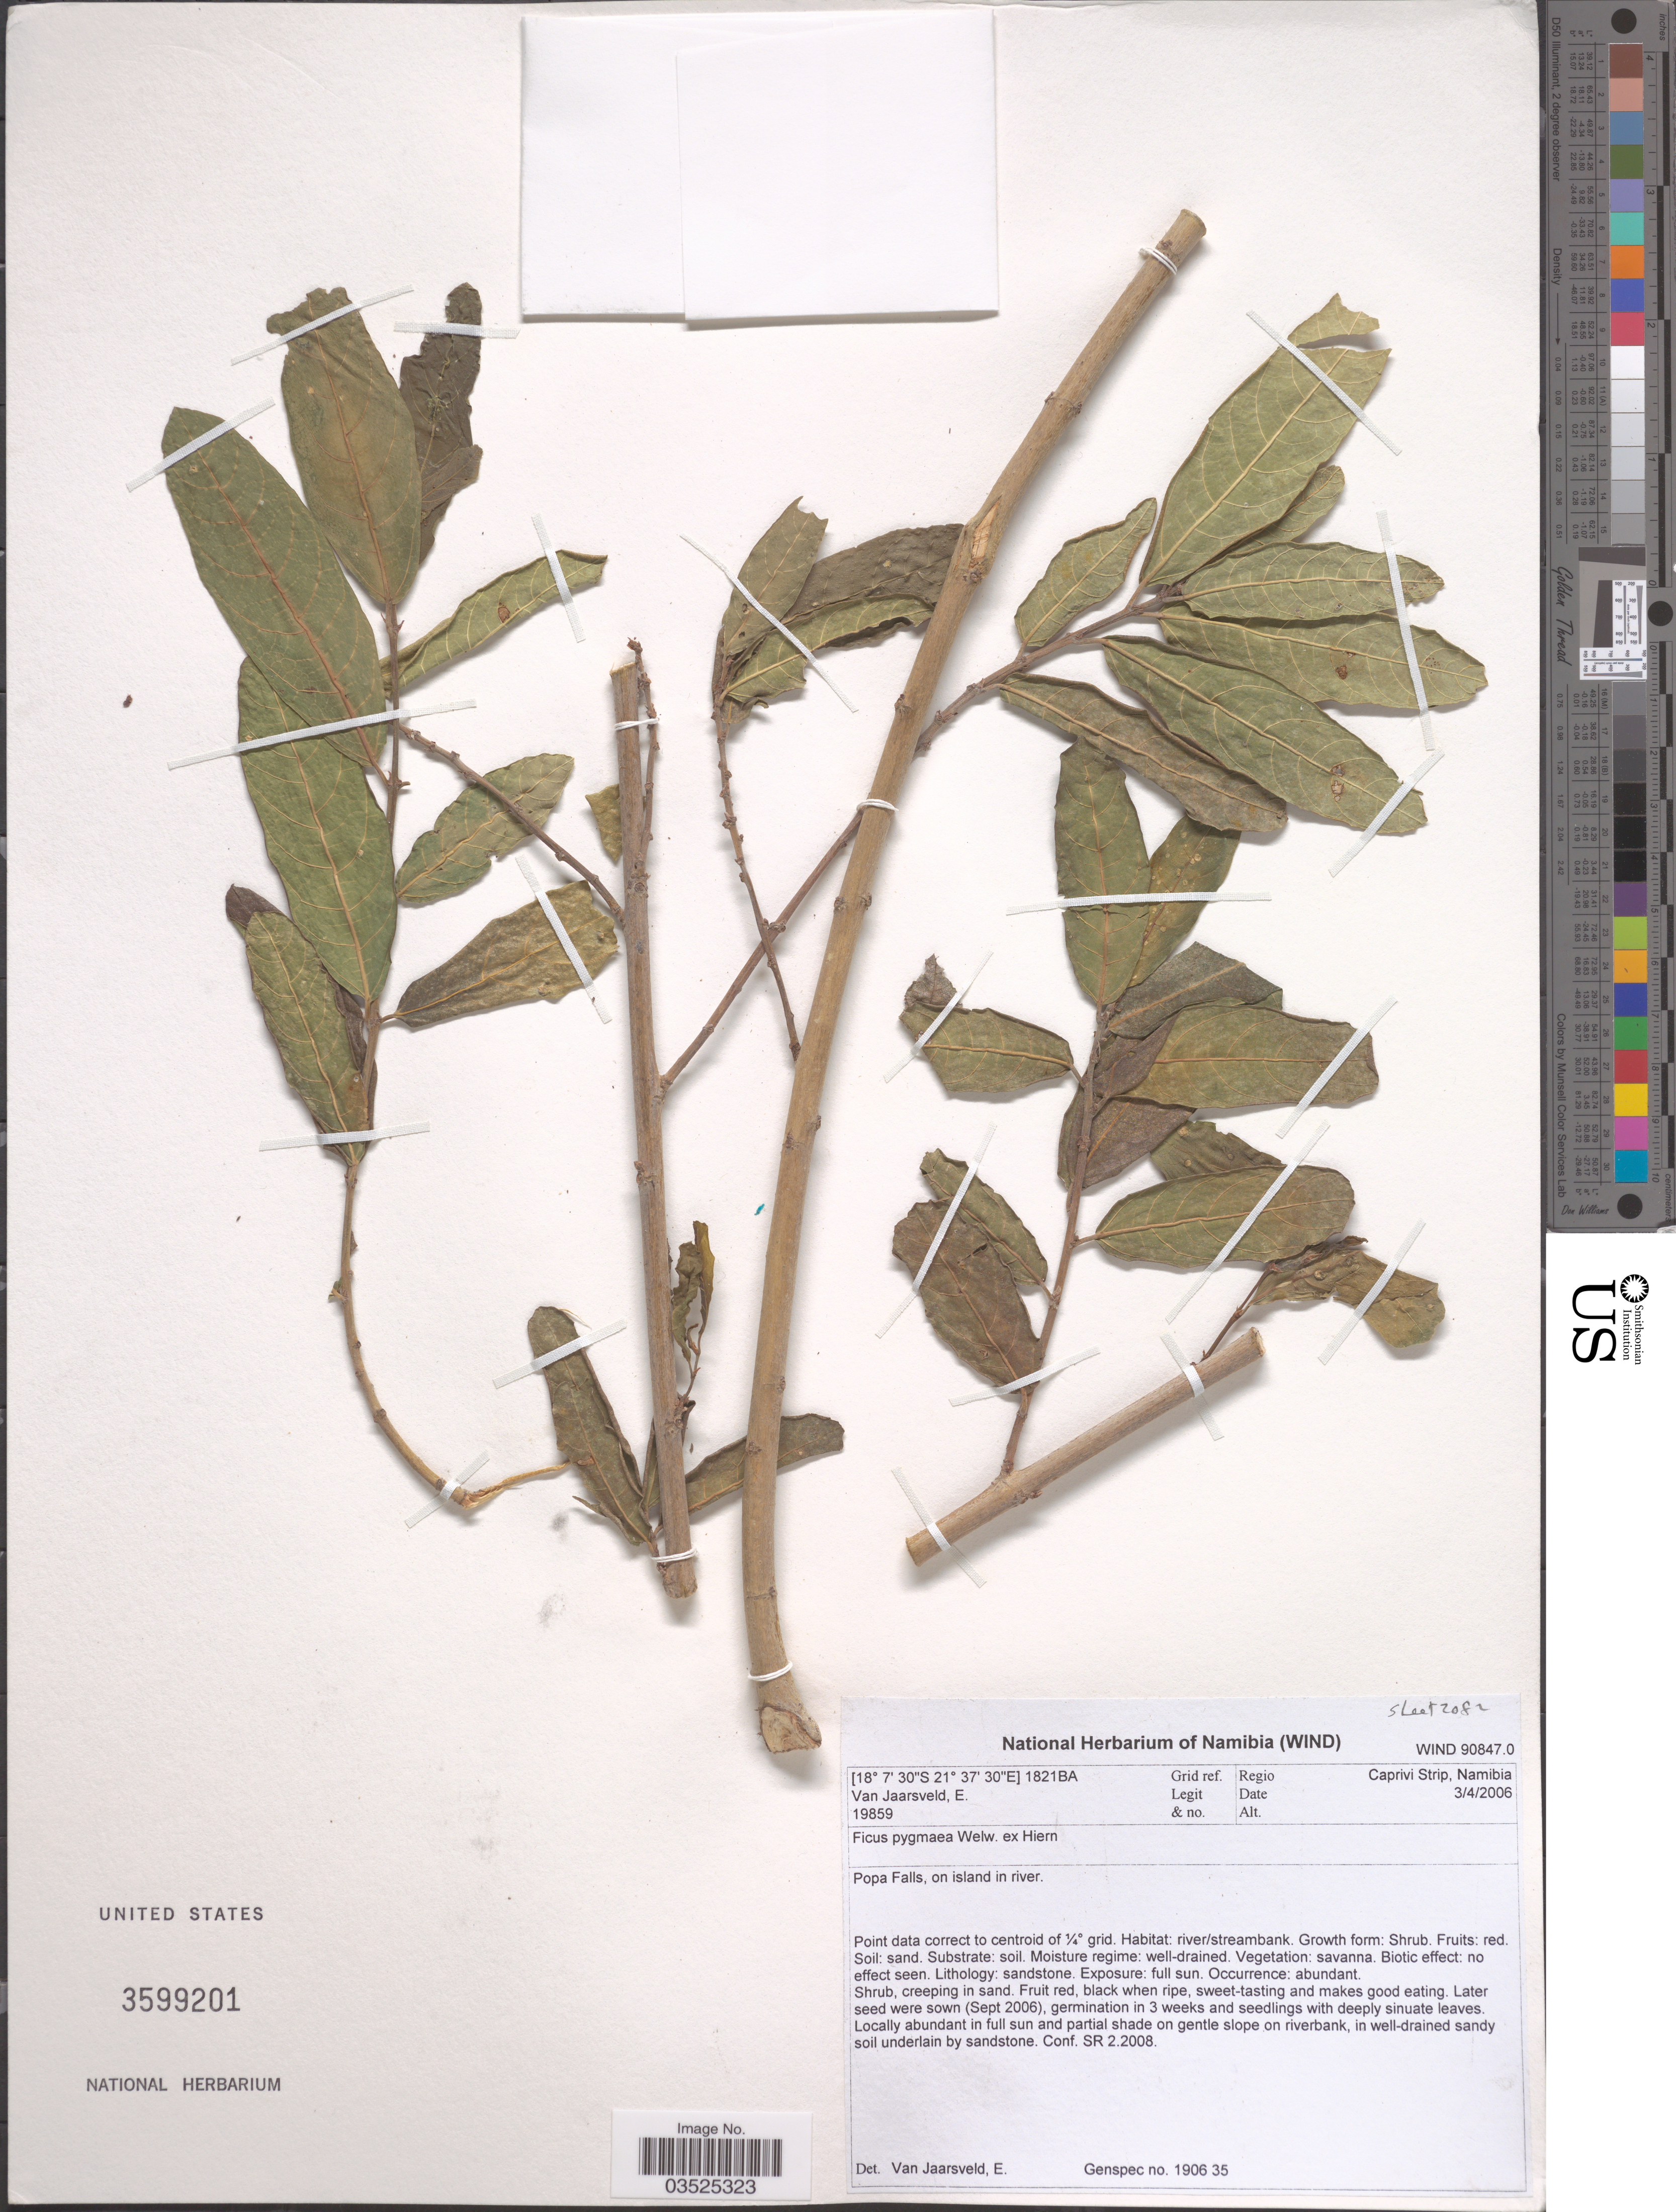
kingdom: Plantae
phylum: Tracheophyta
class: Magnoliopsida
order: Rosales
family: Moraceae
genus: Ficus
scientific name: Ficus pygmaea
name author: Welw. ex Hiern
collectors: E. van Jaarsveld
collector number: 19859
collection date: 2006-04-03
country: Namibia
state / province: Caprivi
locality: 1821BA Grid ref. Regio Caprivi Strip. Popa Falls, on island in river.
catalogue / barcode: US 3599201